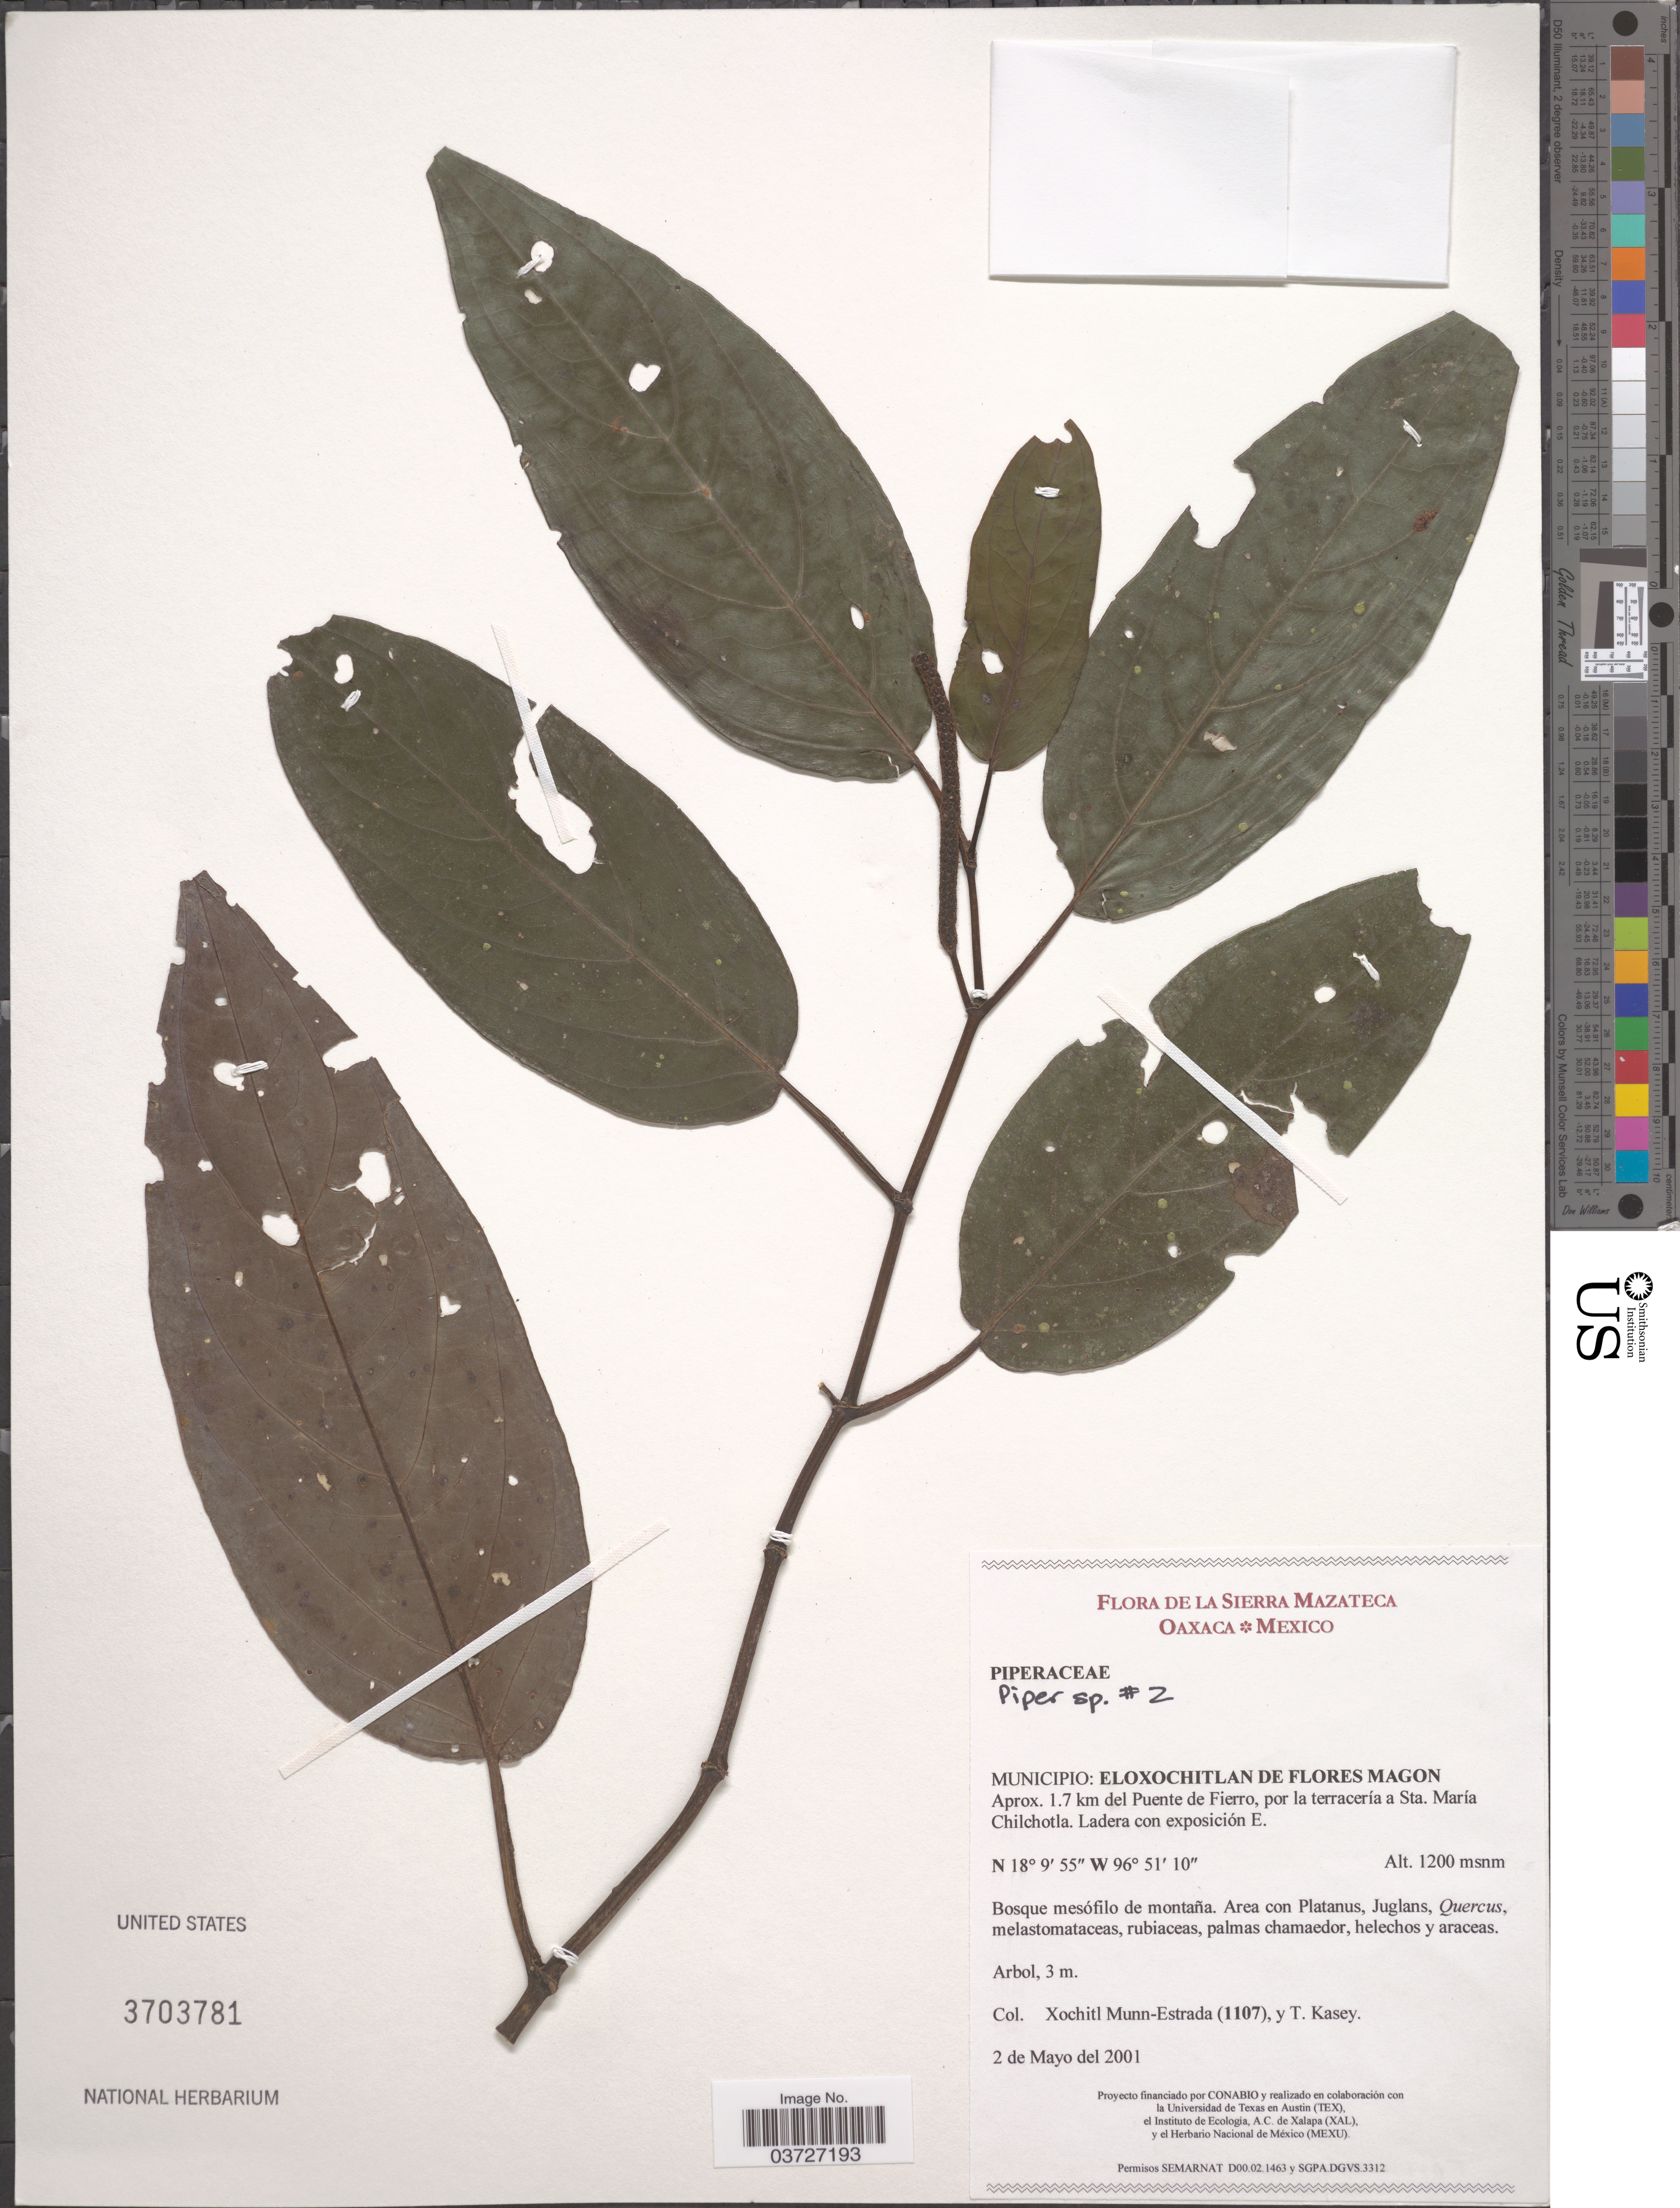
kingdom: Plantae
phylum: Tracheophyta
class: Magnoliopsida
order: Piperales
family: Piperaceae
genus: Piper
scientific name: Piper sp.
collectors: X. Munn-Estrada & T. Kasey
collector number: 1107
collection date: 2001-05-02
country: Mexico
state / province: Oaxaca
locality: Sierra Mazateca. Municipio: Eloxochitlan de flores Magon. Aprox. 1.7 km del Puente de Fierro, por la terracería a Sta. María Chilchotla.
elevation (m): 1200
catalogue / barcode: US 3703781